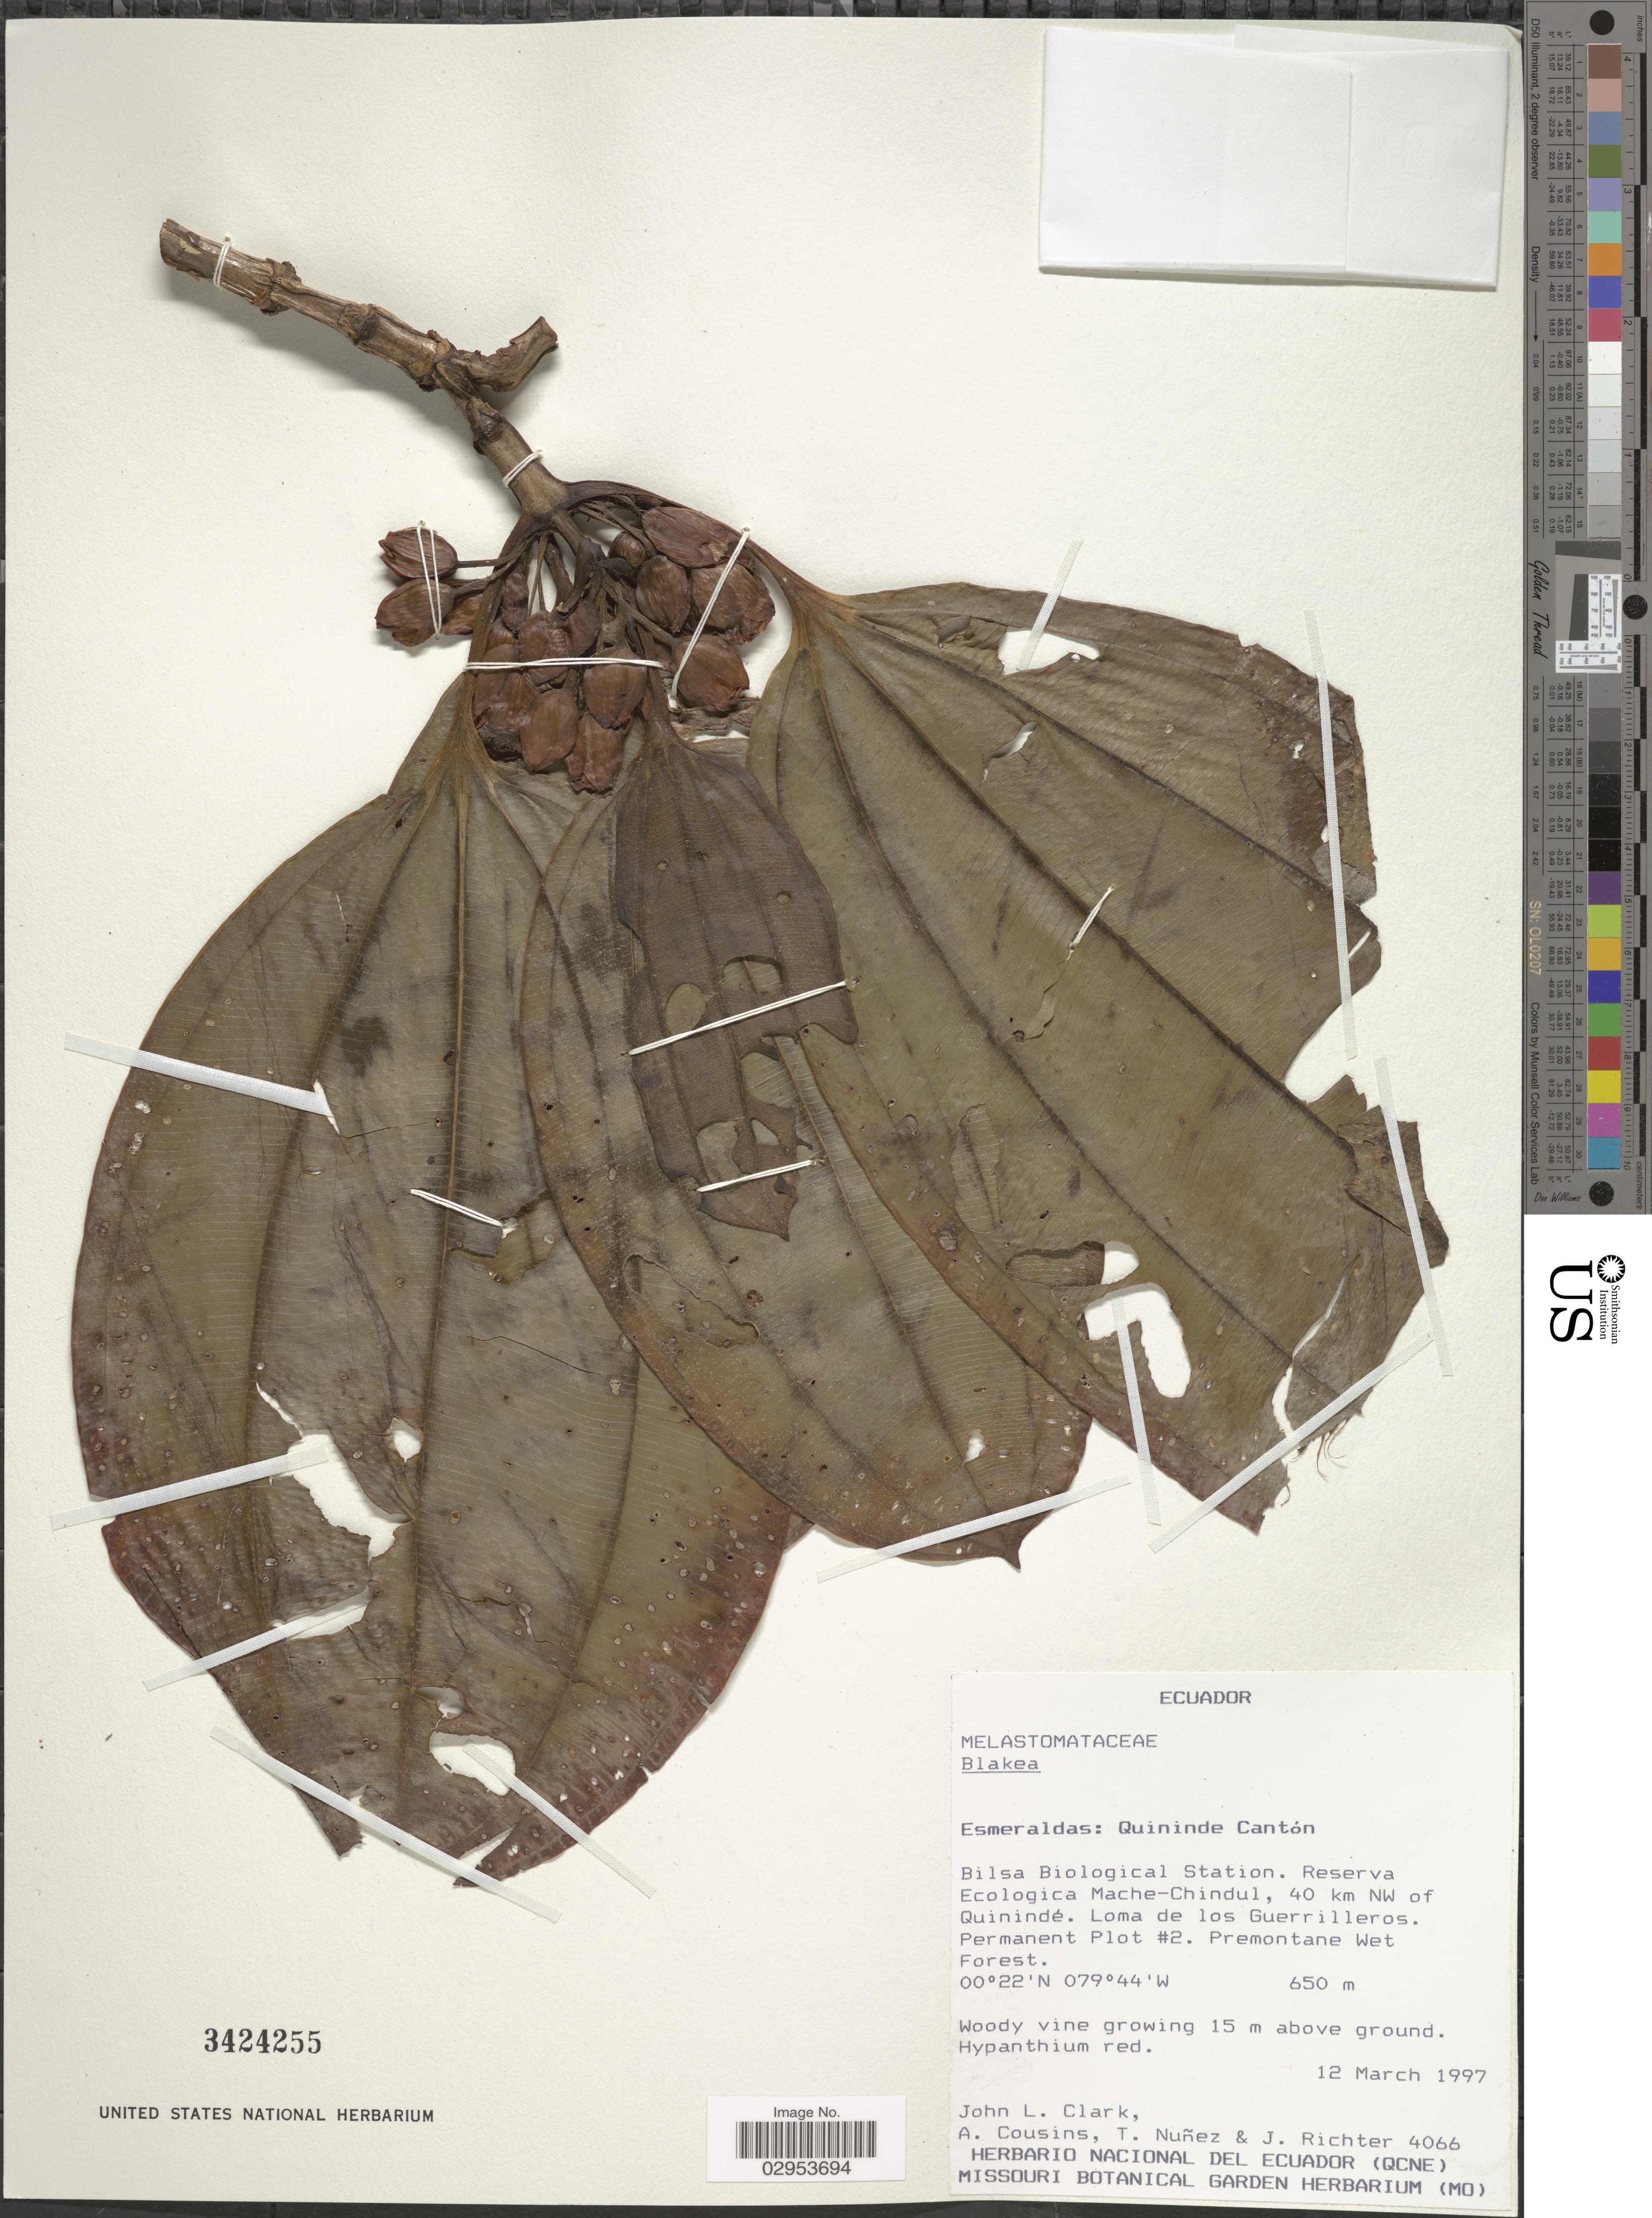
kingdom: Plantae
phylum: Tracheophyta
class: Magnoliopsida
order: Myrtales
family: Melastomataceae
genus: Blakea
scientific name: Blakea sp.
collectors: J. L. Clark, A. Cousins, T. Núñez & J. Richter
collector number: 4066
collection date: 1997-03-12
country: Ecuador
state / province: Esmeraldas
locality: Quininde Cantón. Bilsa Biological Station. reserva Ecologica Mache-Chindul, 40 km NW of Quinindé. Loma de los Guerrilleros. Permannent Plot #2.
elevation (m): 650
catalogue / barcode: US 3424255